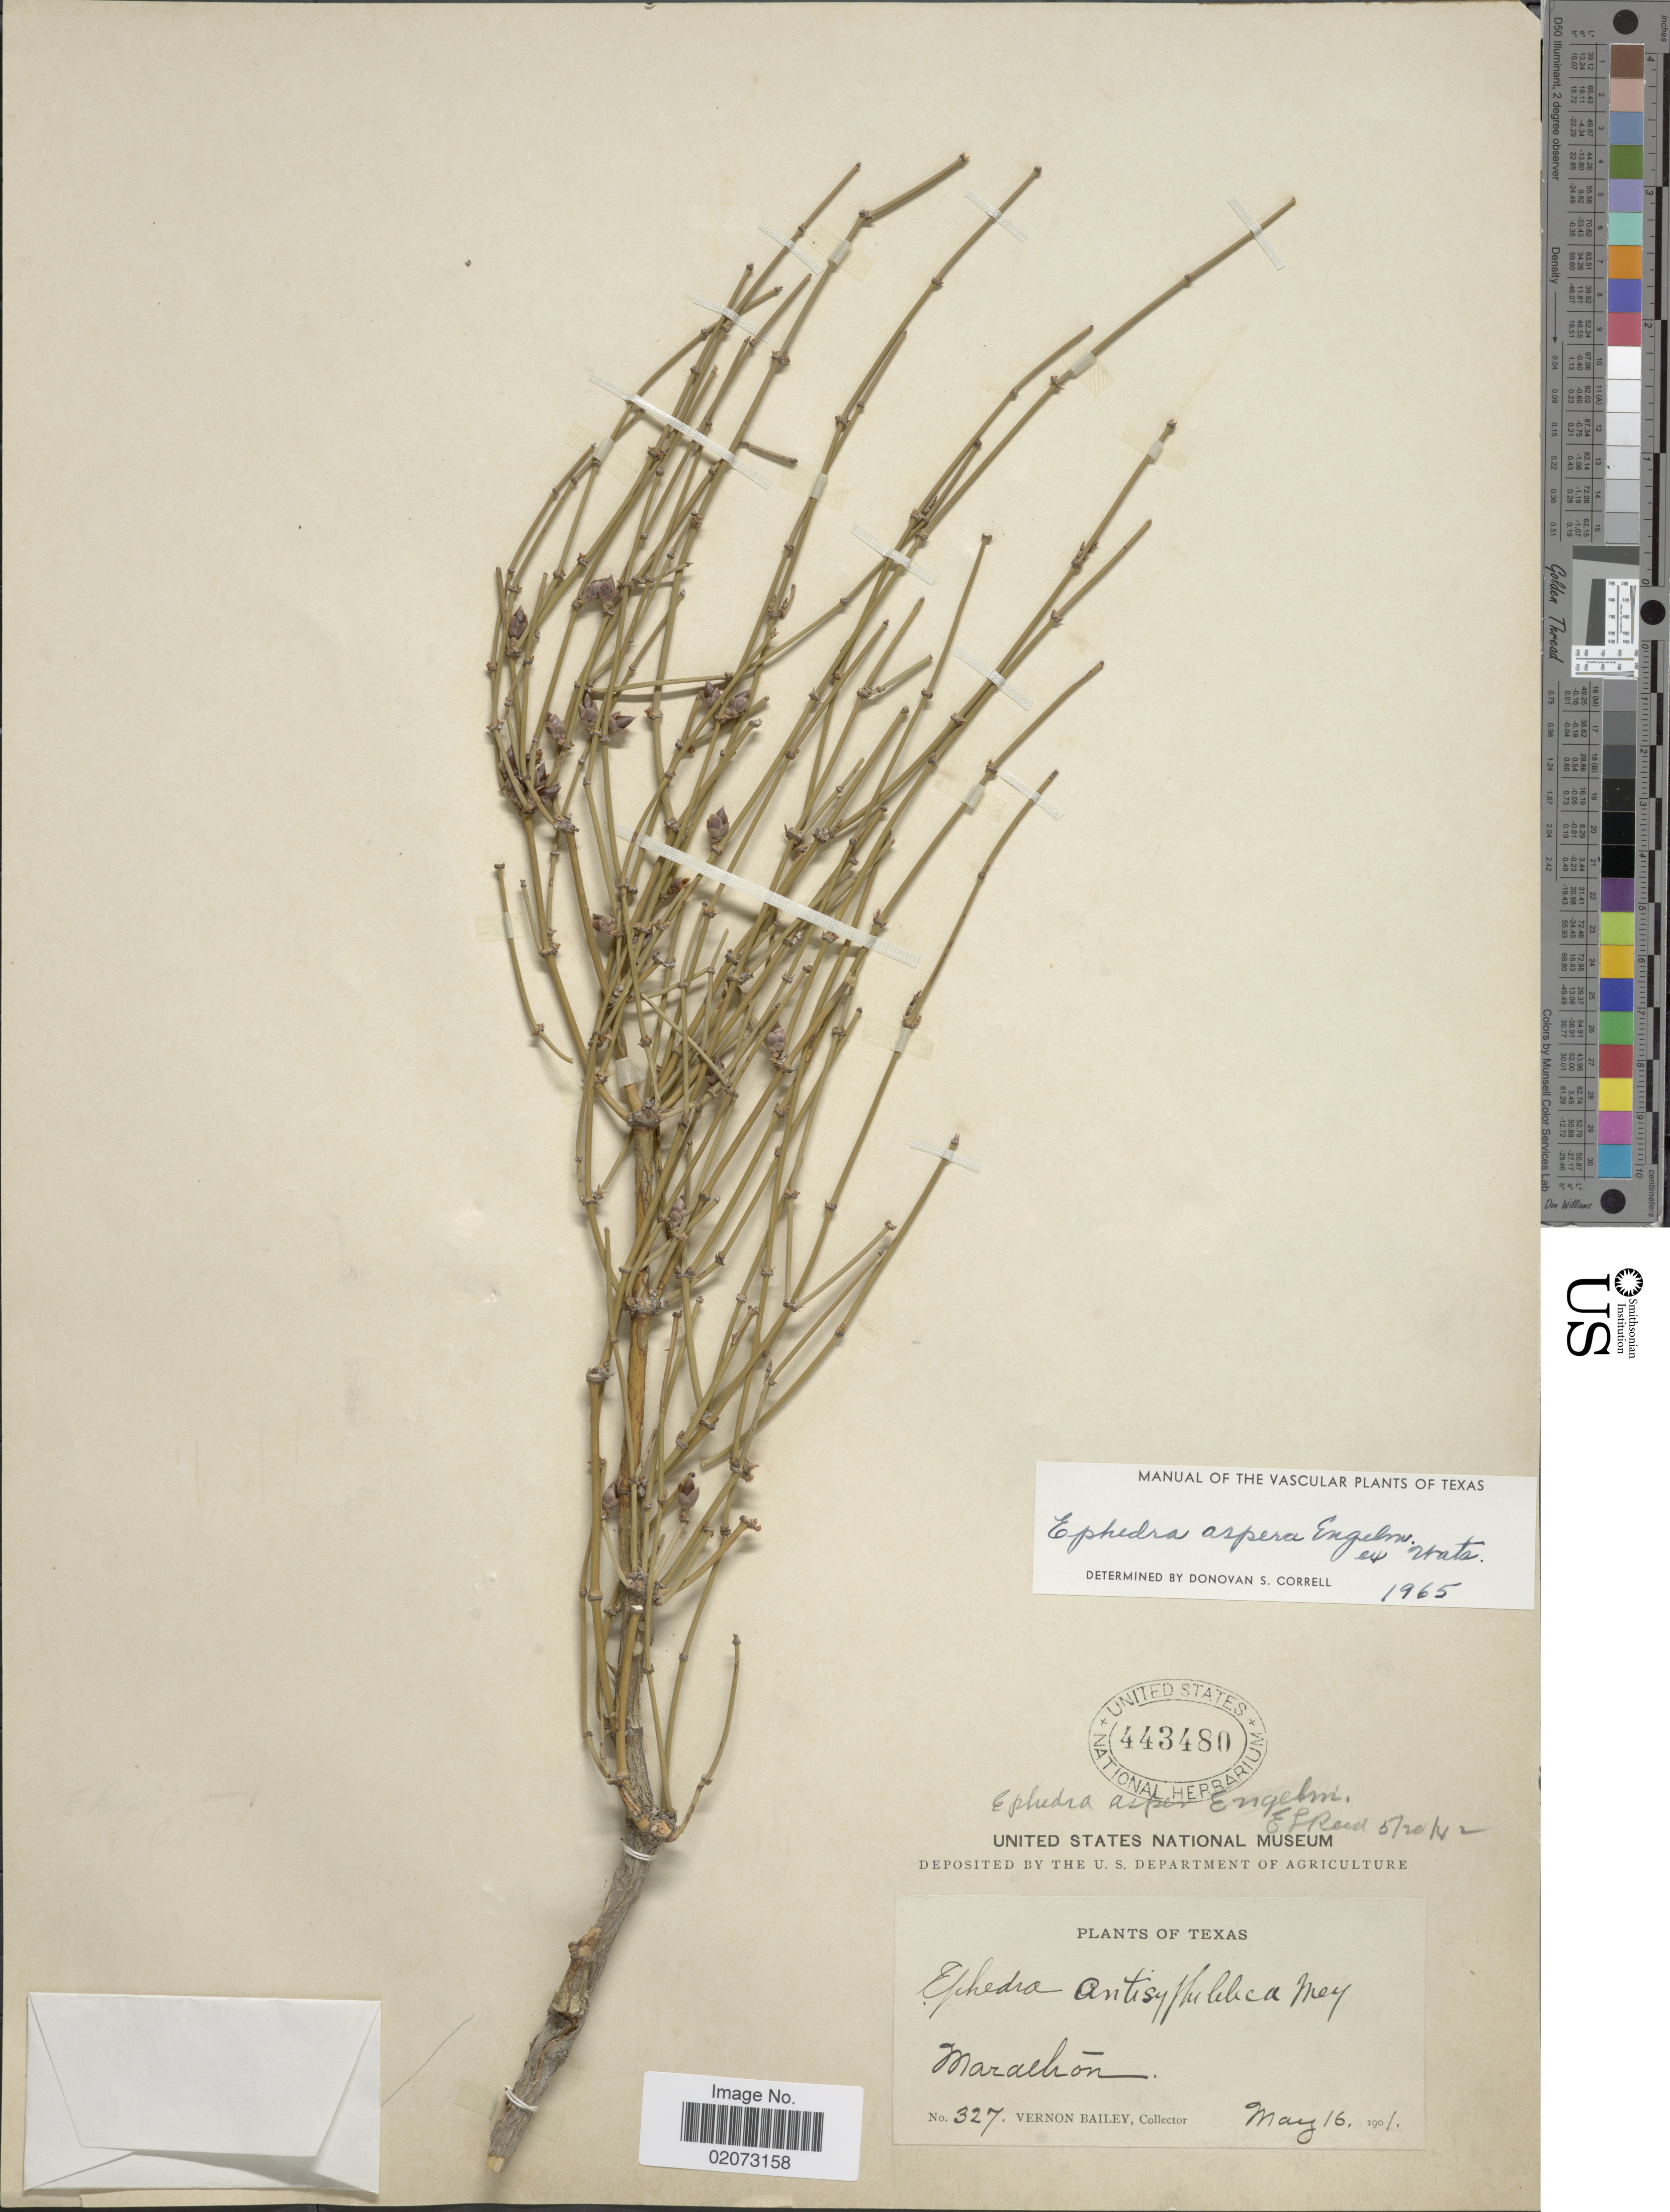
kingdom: Plantae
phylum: Tracheophyta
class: Gnetopsida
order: Ephedrales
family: Ephedraceae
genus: Ephedra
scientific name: Ephedra aspera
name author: Engelm. ex S. Watson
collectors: V. O. Bailey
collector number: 327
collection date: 1901-05-16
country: United States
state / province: Texas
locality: Marathon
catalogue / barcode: US 443480